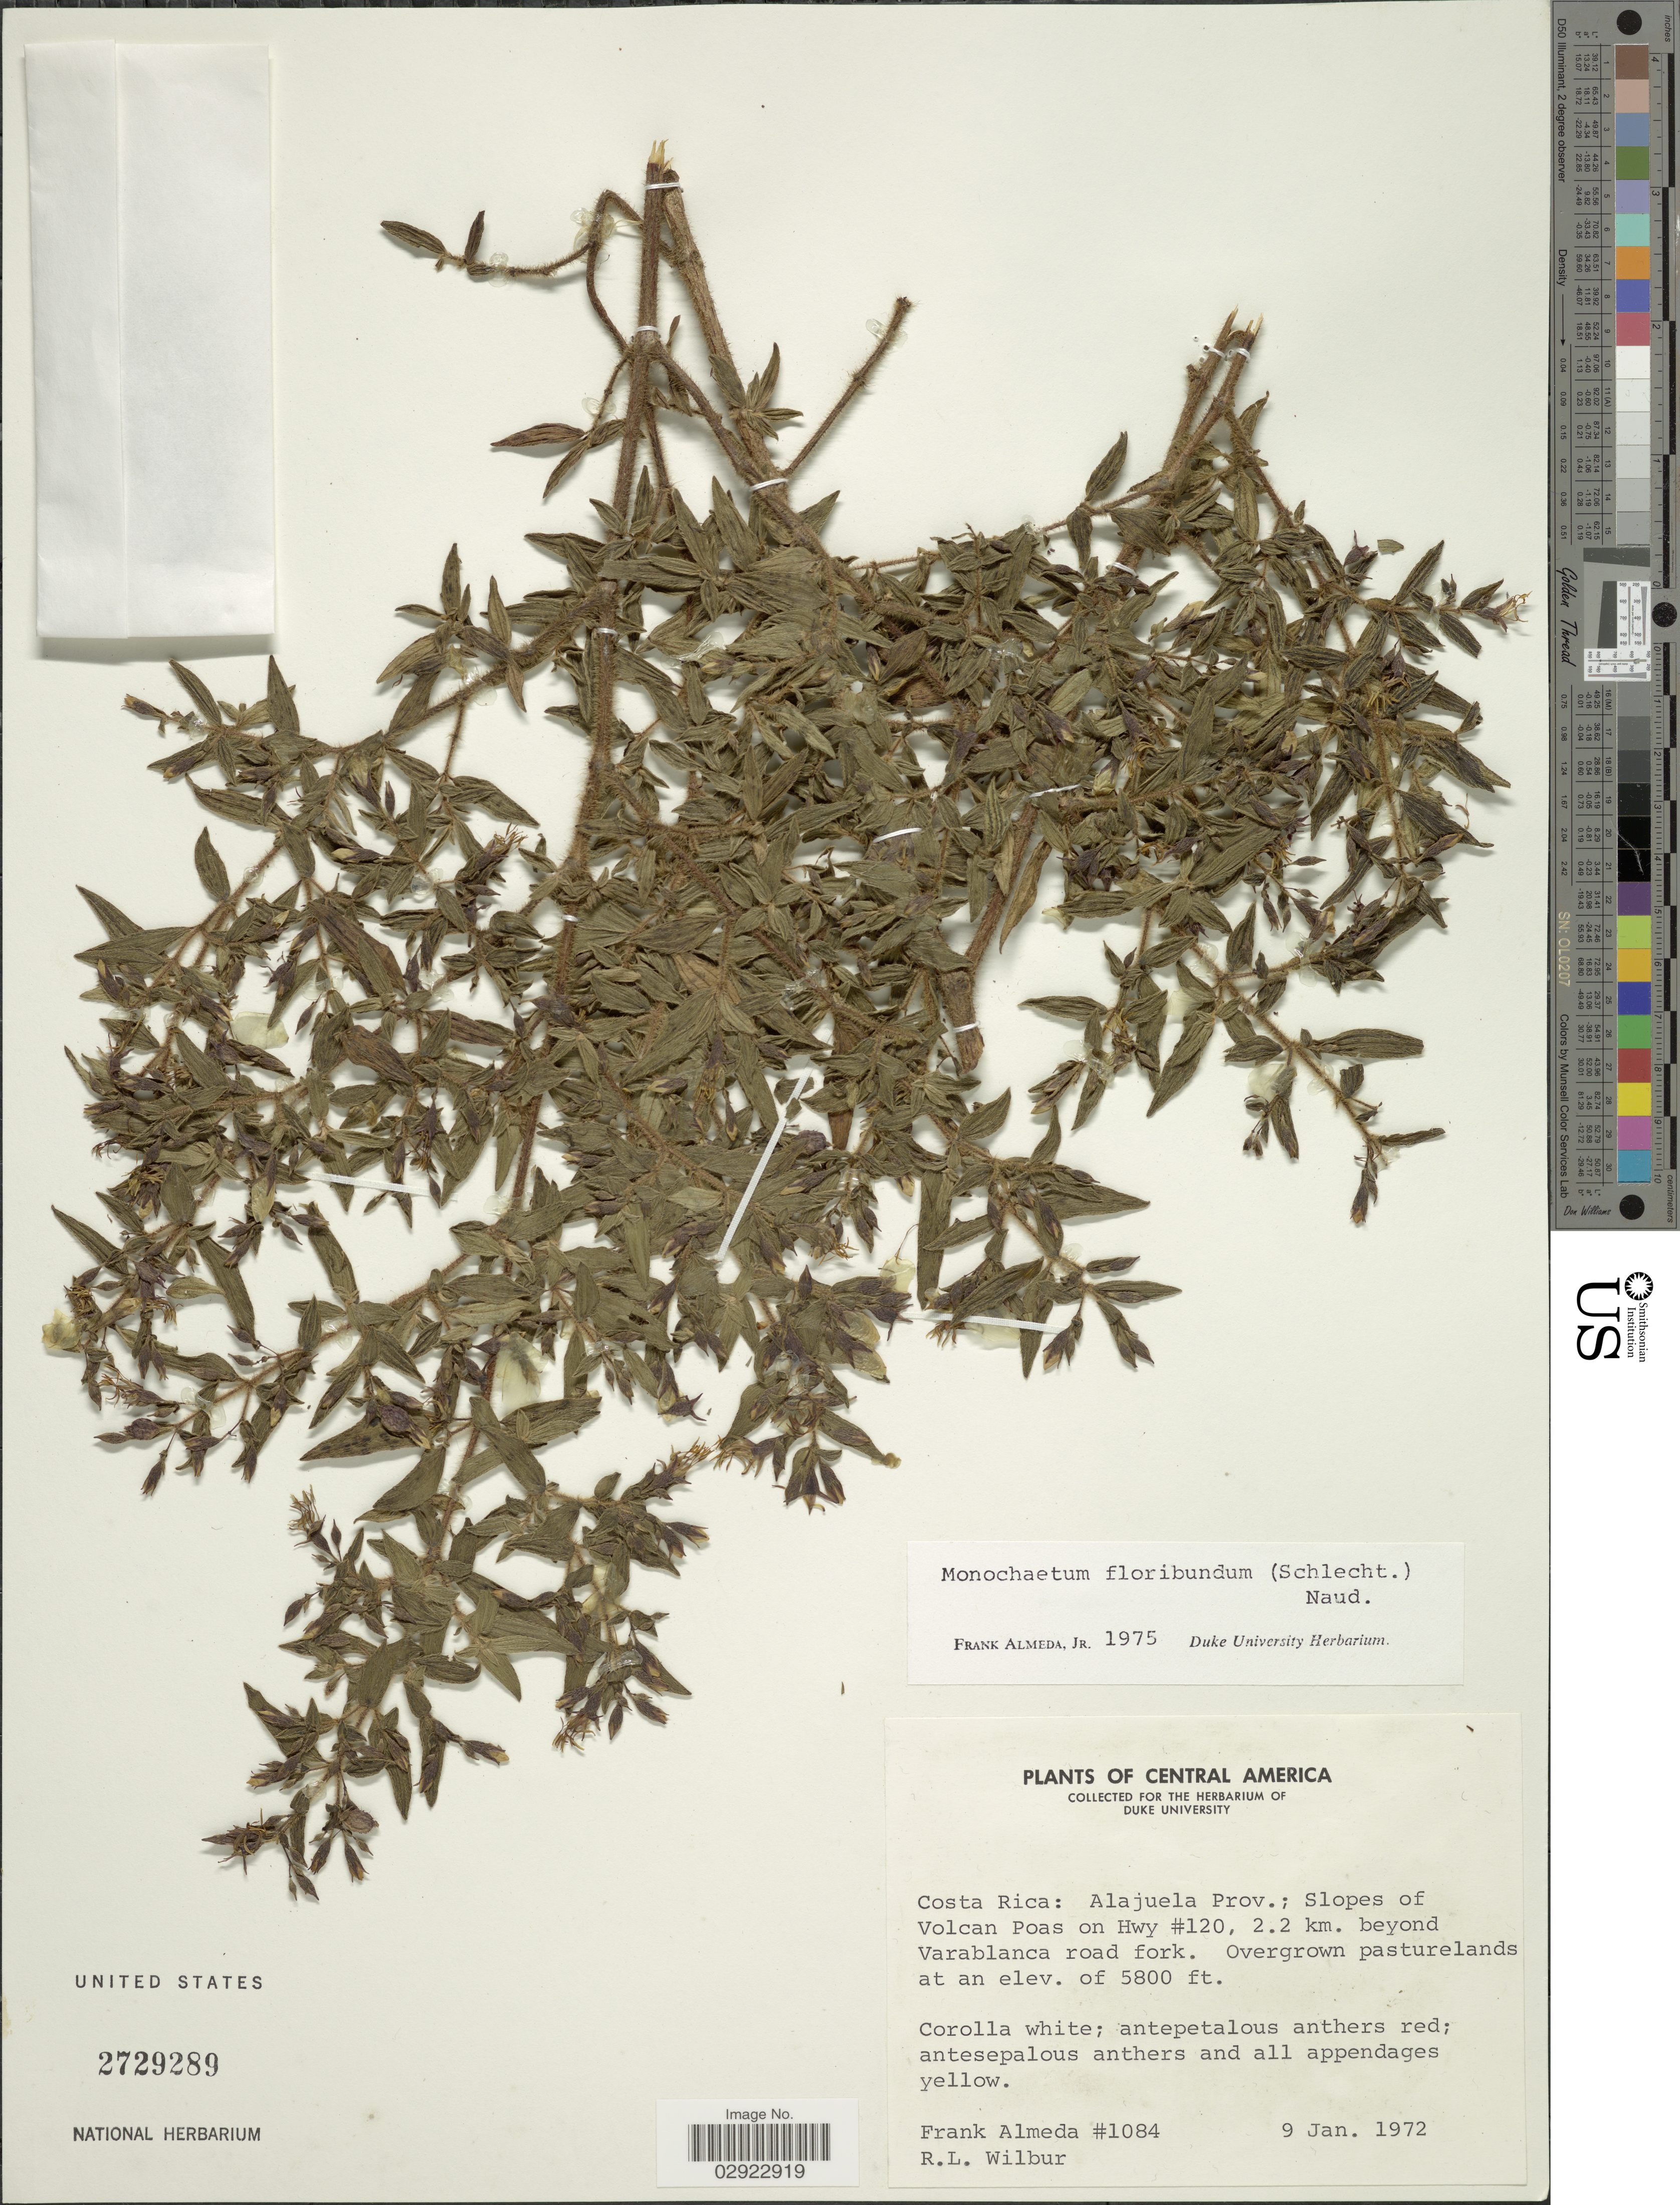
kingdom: Plantae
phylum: Tracheophyta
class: Magnoliopsida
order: Myrtales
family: Melastomataceae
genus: Monochaetum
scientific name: Monochaetum floribundum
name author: (Schltdl.) Naudin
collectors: F. Almeda & R. L. Wilbur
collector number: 1084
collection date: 1972-01-09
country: Costa Rica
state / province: Alajuela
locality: Costa Rica: Alajuela Prov.; Slopes of Volcan Poas on Hwy #120, 2.2 km. beyond Varablanca road fork.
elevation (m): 1768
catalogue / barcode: US 2729289